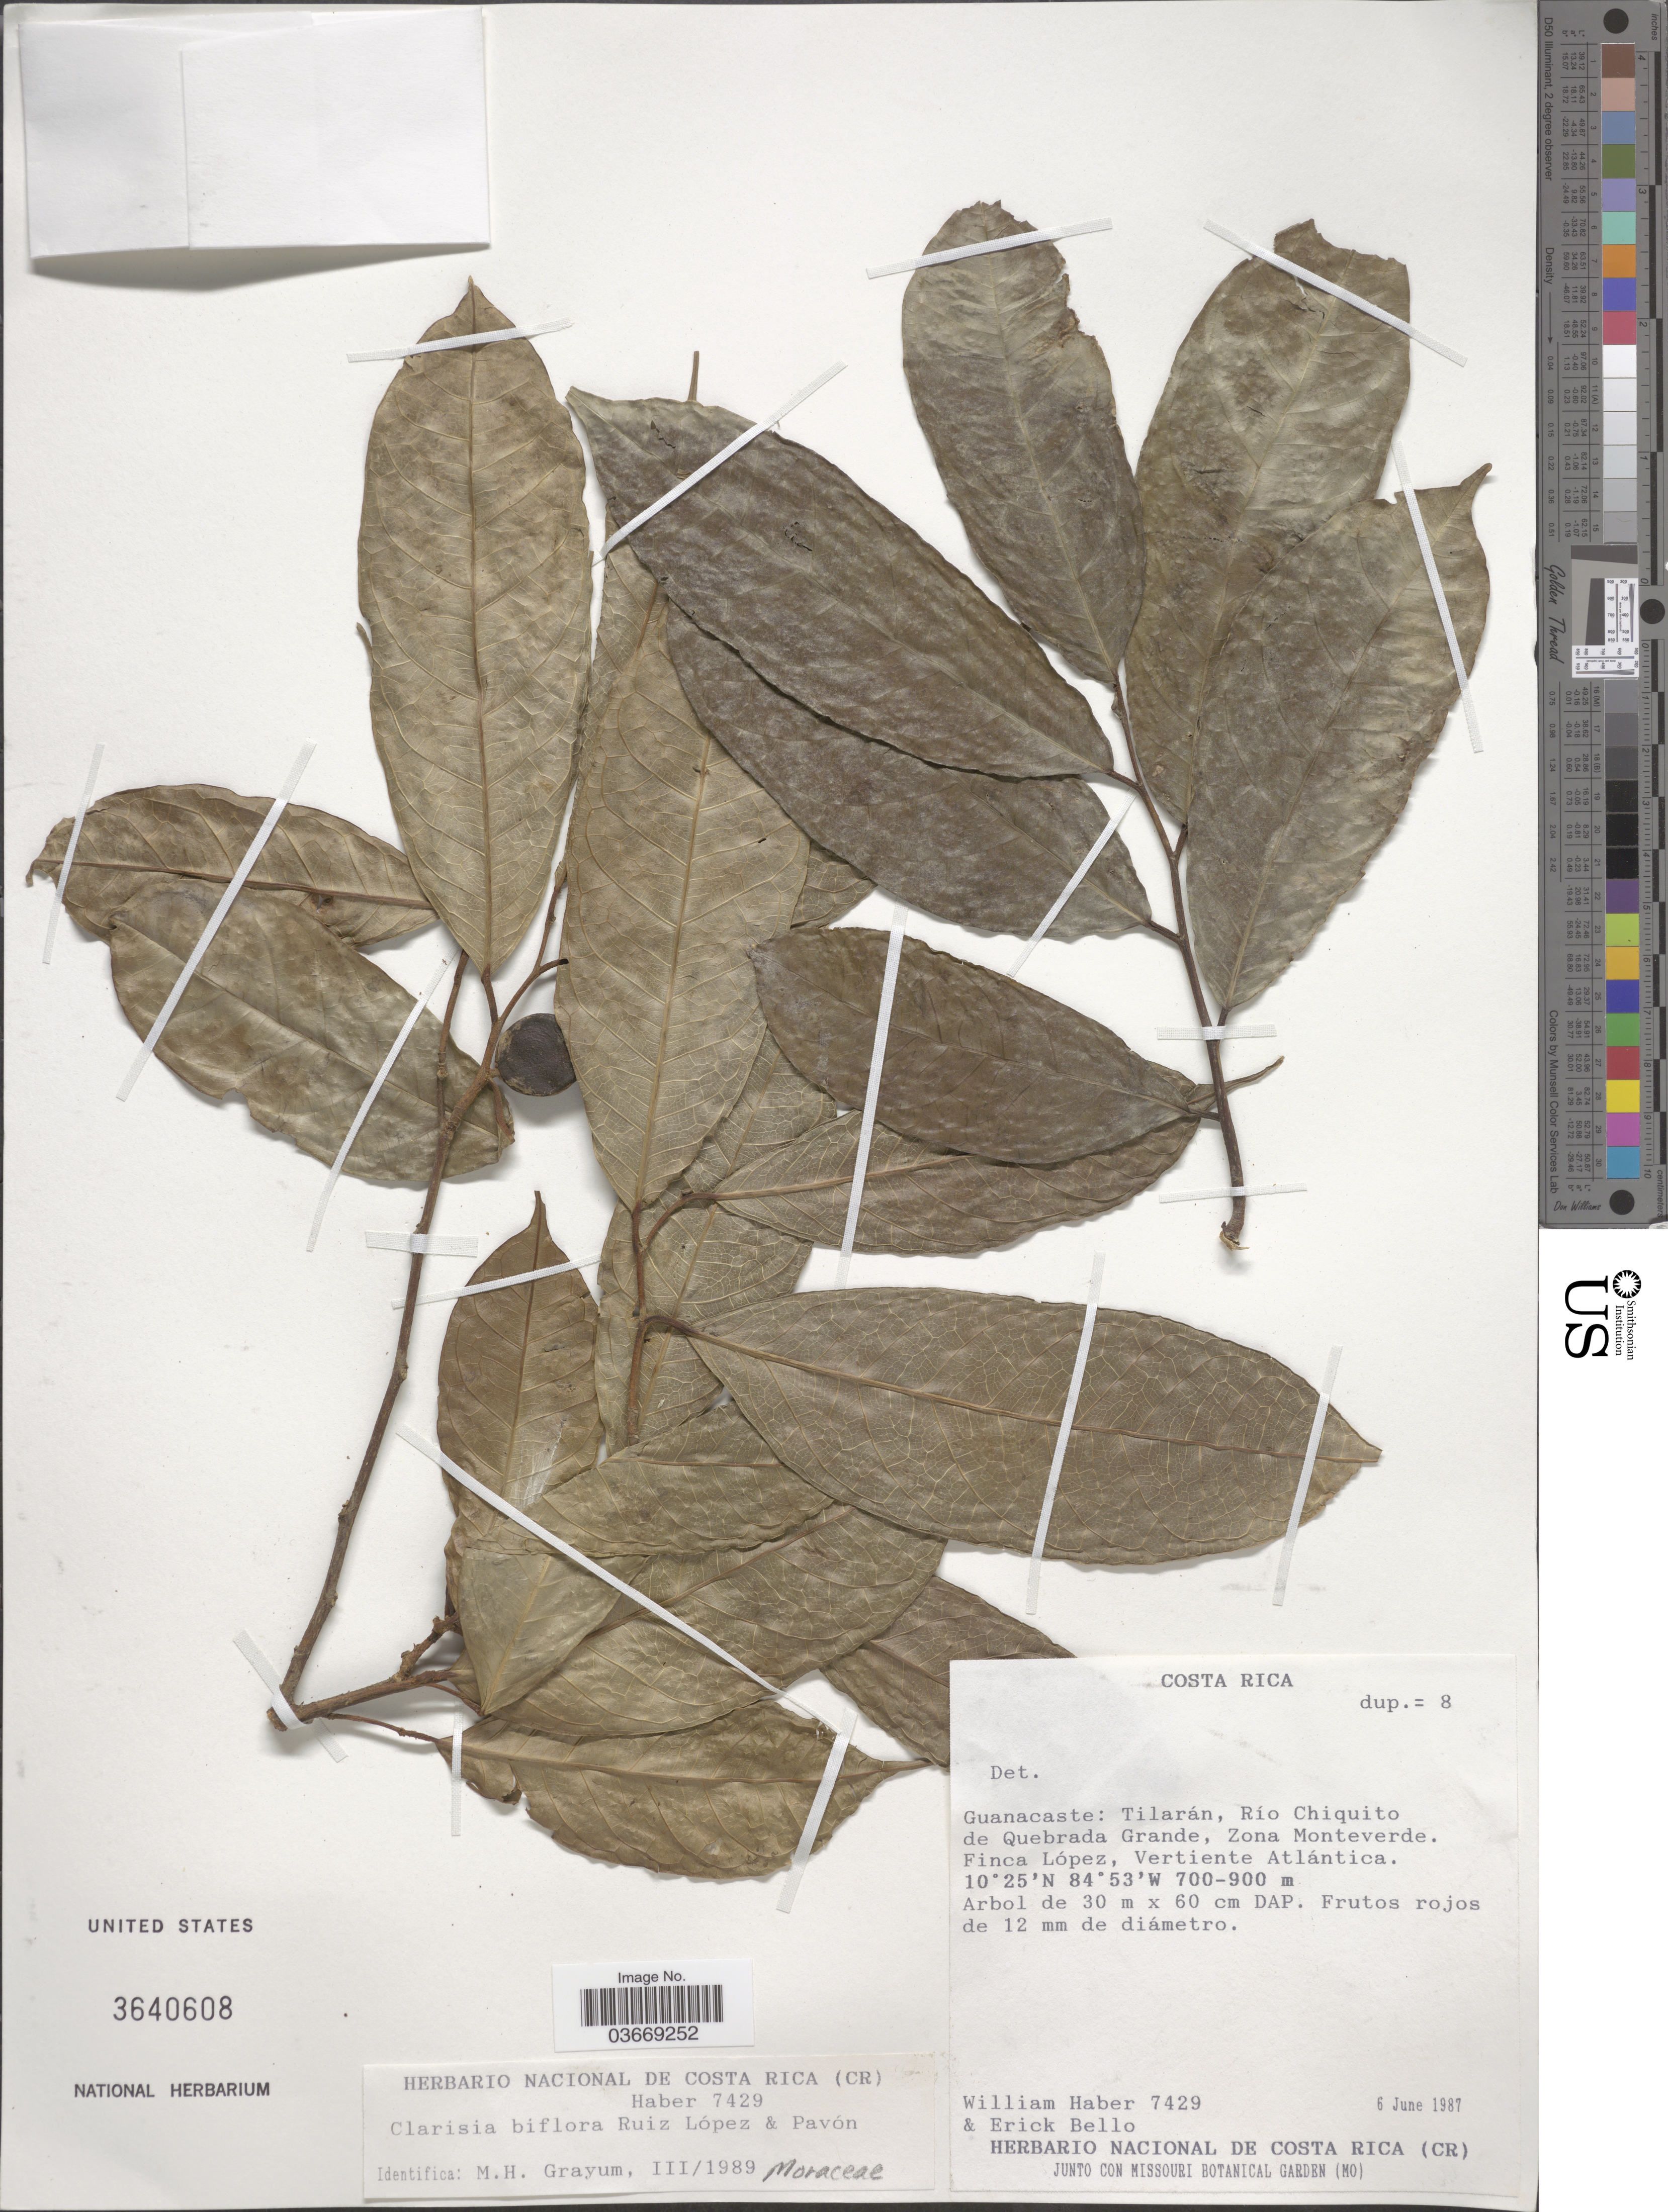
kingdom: Plantae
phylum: Tracheophyta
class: Magnoliopsida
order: Rosales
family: Moraceae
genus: Clarisia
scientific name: Clarisia biflora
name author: Ruiz & Pav.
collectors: W. Haber & E. Bello C.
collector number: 7429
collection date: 1987-06-06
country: Costa Rica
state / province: Guanacaste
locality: Tilarán, Río Chiquito de Quebrada Grande, Zona Monteverde. Finca López, Vertiente Atlántica.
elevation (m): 700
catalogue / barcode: US 3640608